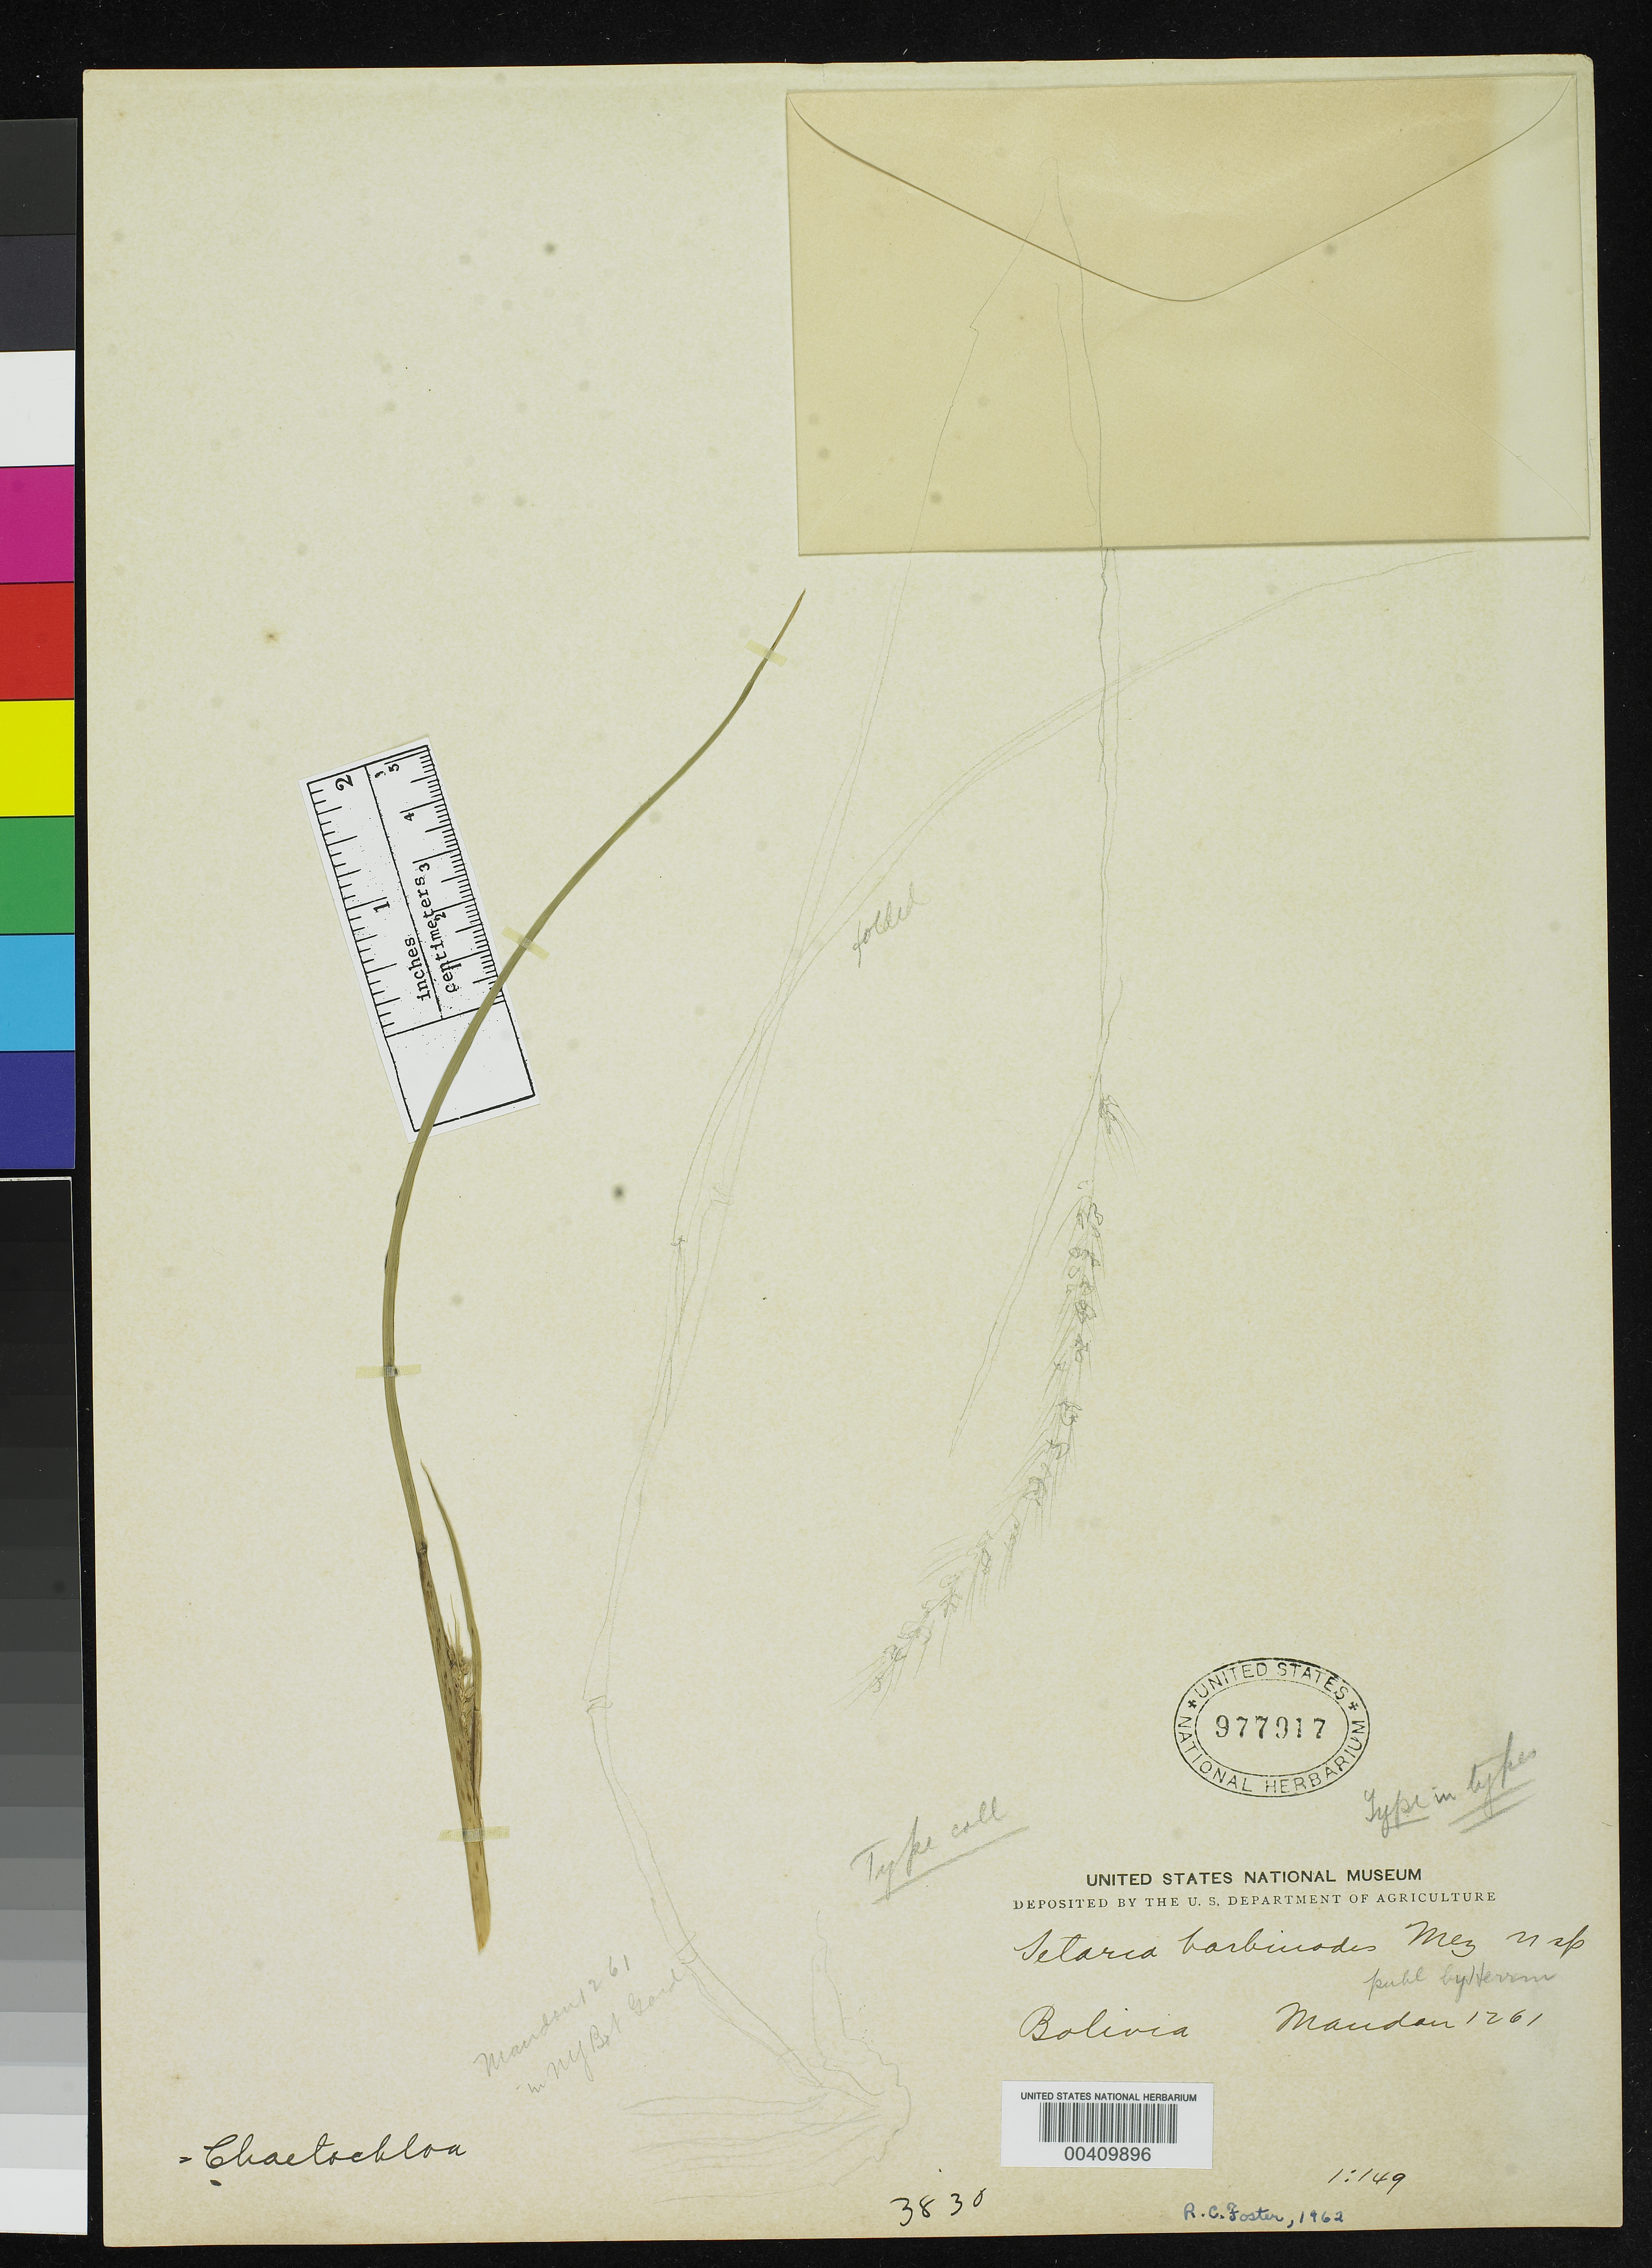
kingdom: Plantae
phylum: Tracheophyta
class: Liliopsida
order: Poales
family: Poaceae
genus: Setaria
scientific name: Setaria barbinodis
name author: R.A.W. Herrm.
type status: Isotype Fragment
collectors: G. Mandon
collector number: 1261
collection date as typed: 1859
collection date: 1859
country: Bolivia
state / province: La Paz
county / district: Larecaja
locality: Vicinity of Sorata at San Pedro.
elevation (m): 800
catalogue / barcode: US 977917